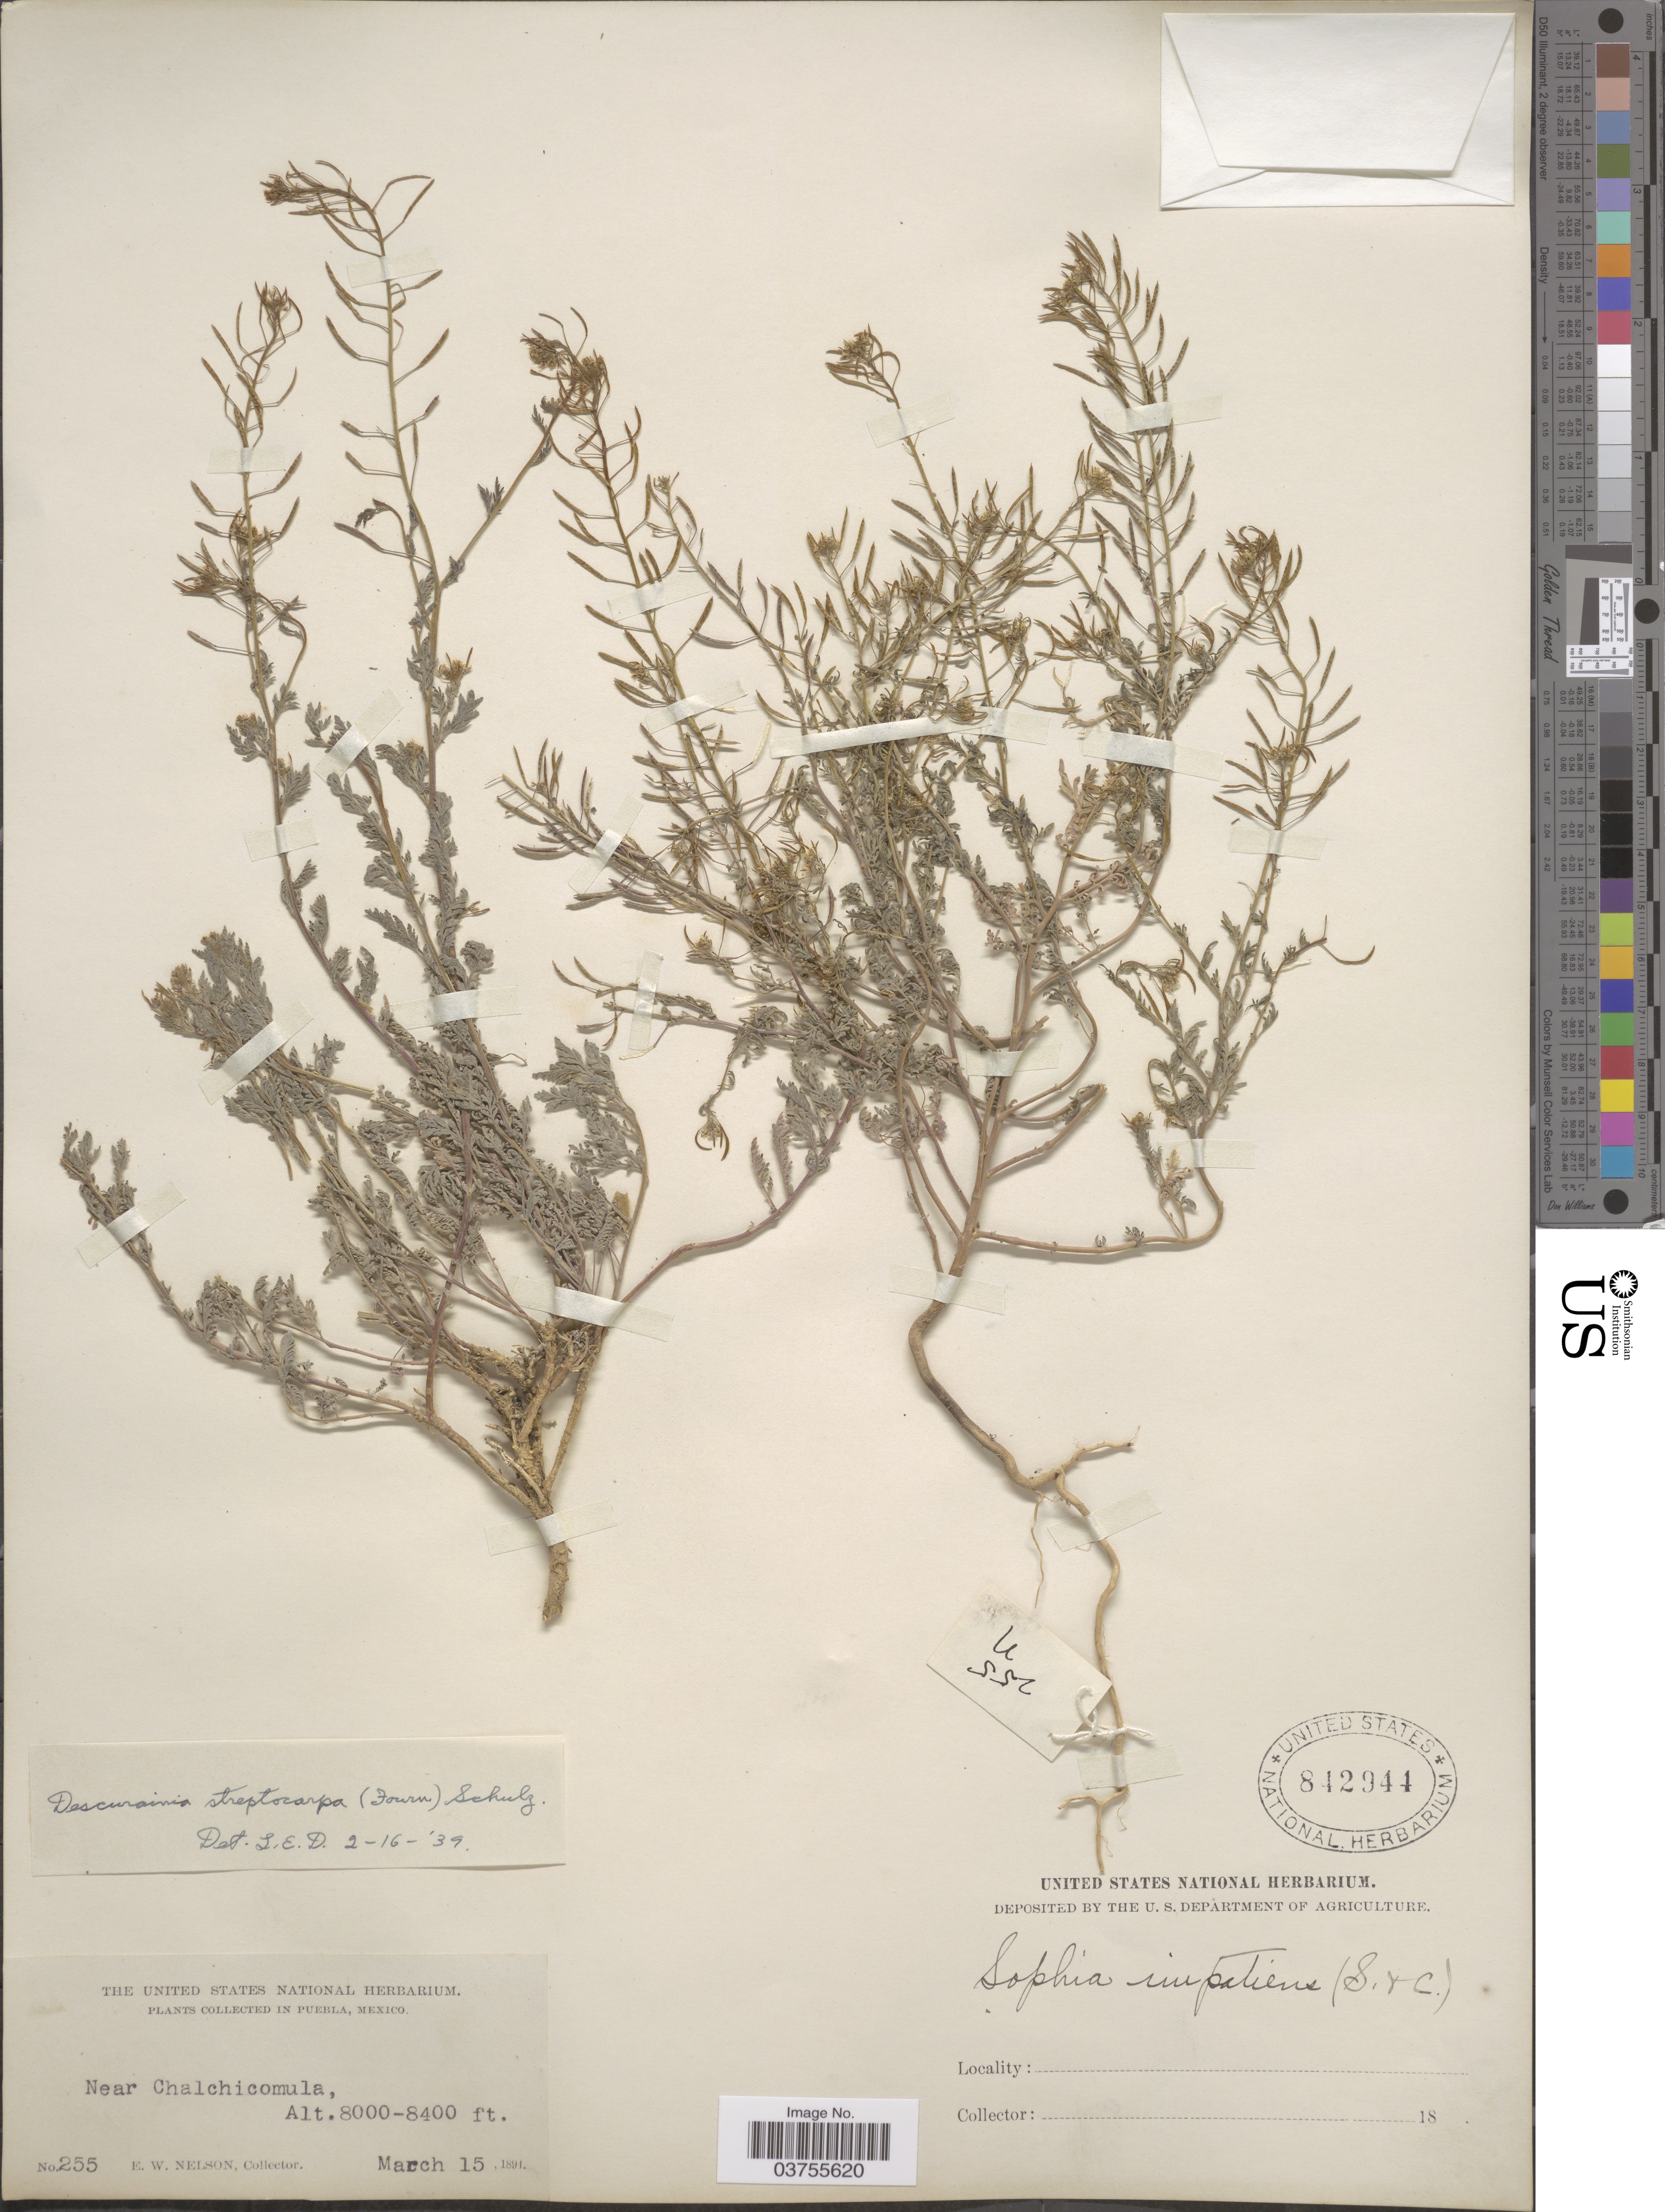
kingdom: Plantae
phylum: Tracheophyta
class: Magnoliopsida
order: Brassicales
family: Brassicaceae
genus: Descurainia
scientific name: Descurainia streptocarpa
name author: (E. Fourn. & C.A. Mey.) O.E. Schulz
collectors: E. W. Nelson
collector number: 255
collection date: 1891-03-15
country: Mexico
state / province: Puebla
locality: Near Chalchicomula.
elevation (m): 2438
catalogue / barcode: US 842944